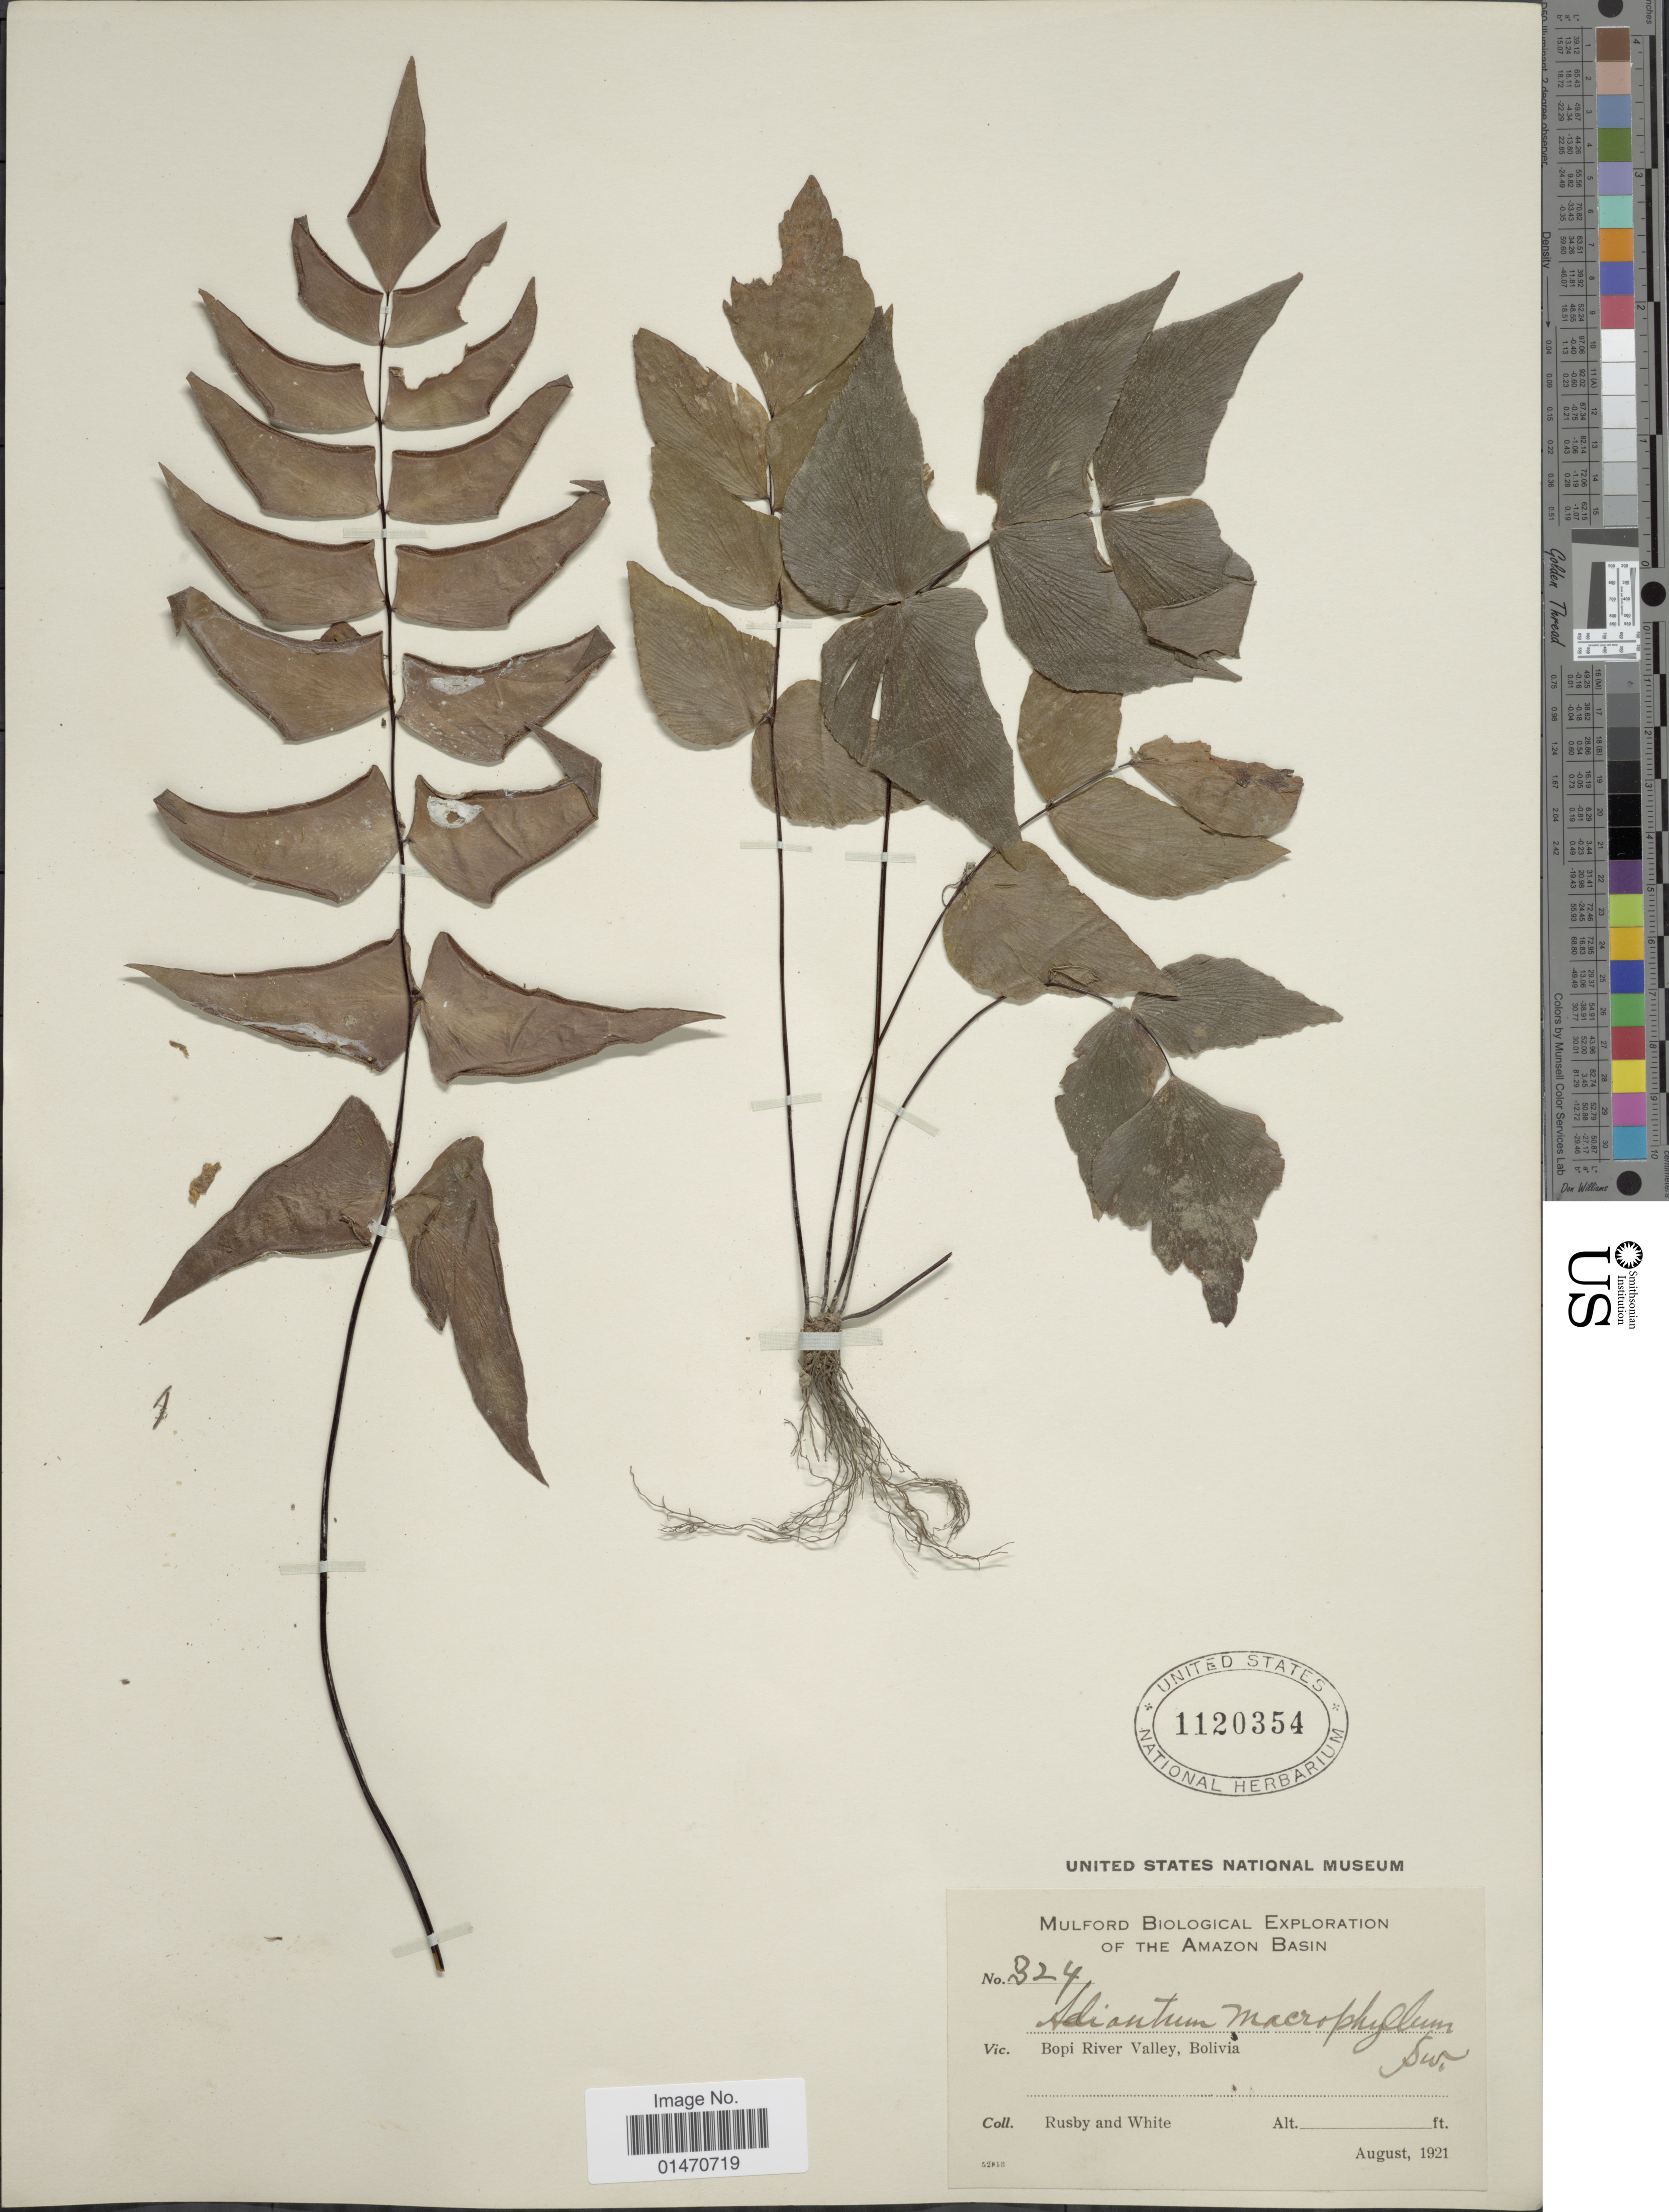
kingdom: Plantae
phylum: Tracheophyta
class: Polypodiopsida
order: Polypodiales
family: Pteridaceae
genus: Adiantum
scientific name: Adiantum macrophyllum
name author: Sw.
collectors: H. H. Rusby & O. E. White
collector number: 324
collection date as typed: August, 1921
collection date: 1921-08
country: Bolivia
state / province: La Paz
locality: Bopi River Valley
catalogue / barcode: US 1120354